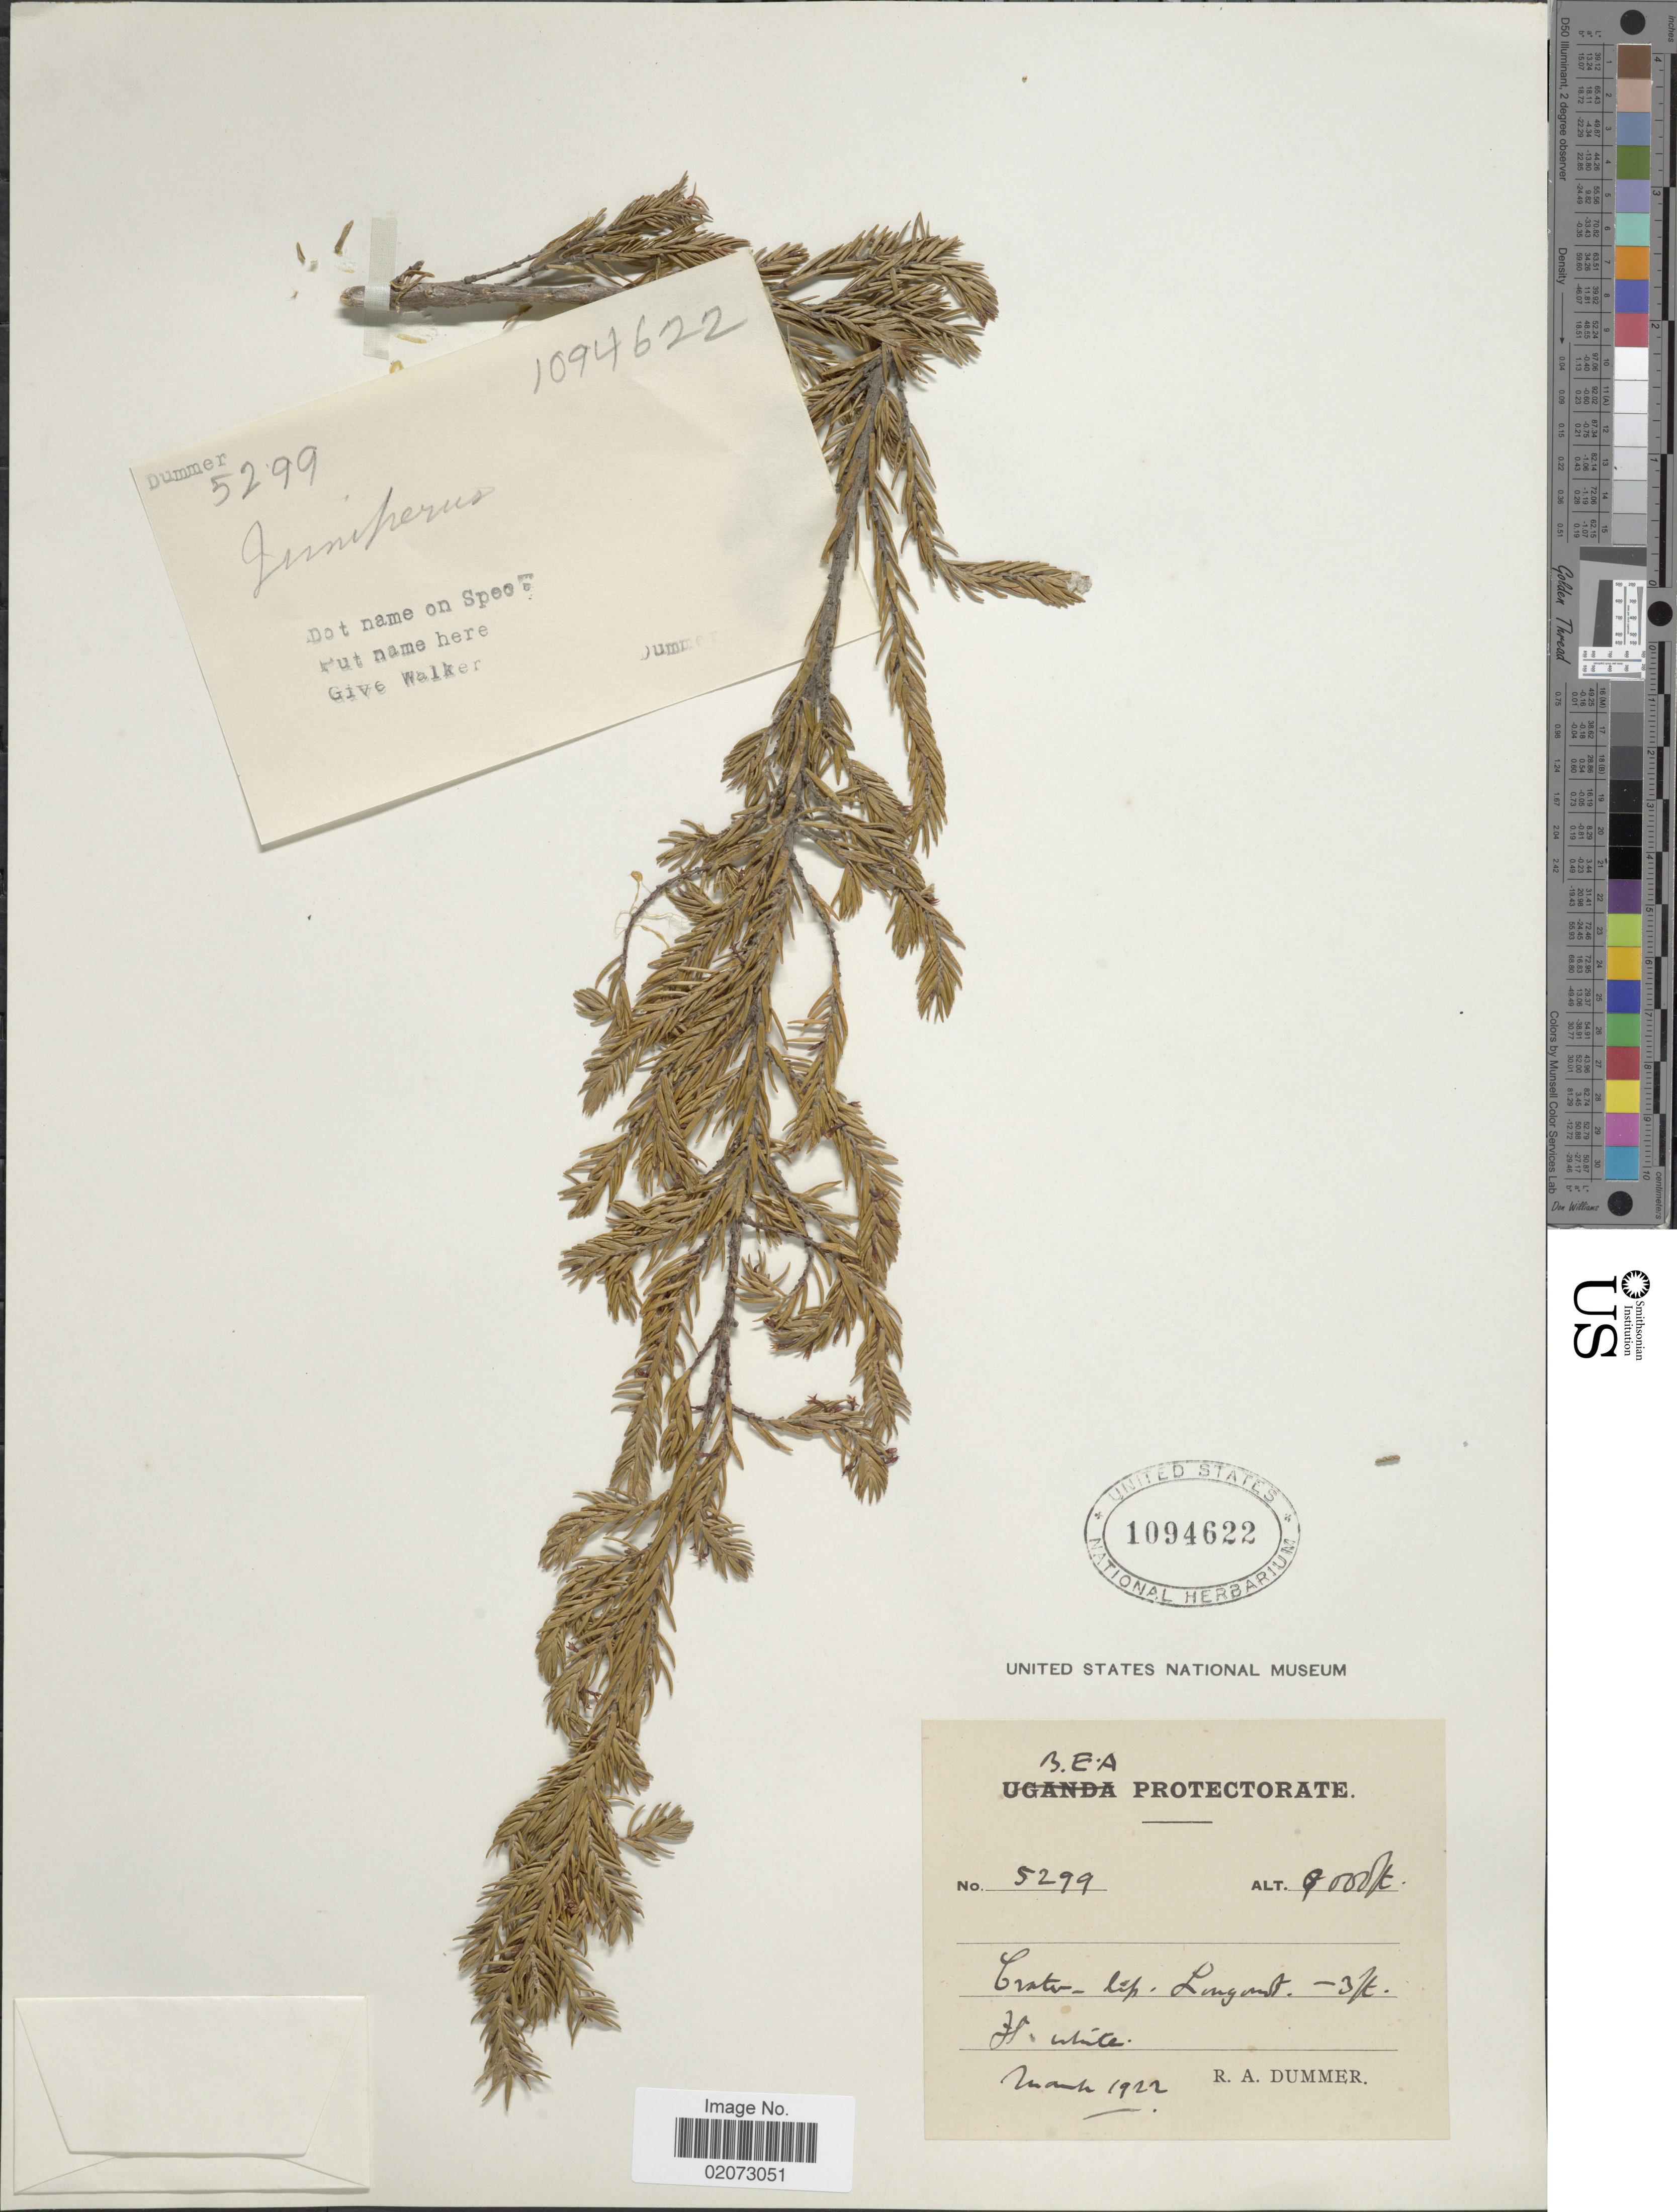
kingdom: Plantae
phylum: Tracheophyta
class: Pinopsida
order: Pinales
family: Cupressaceae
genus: Juniperus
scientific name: Juniperus sp.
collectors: R. Dümmer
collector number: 5299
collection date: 1922-03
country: Kenya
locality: B.E.A. Protectorate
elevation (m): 2743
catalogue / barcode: US 1094622